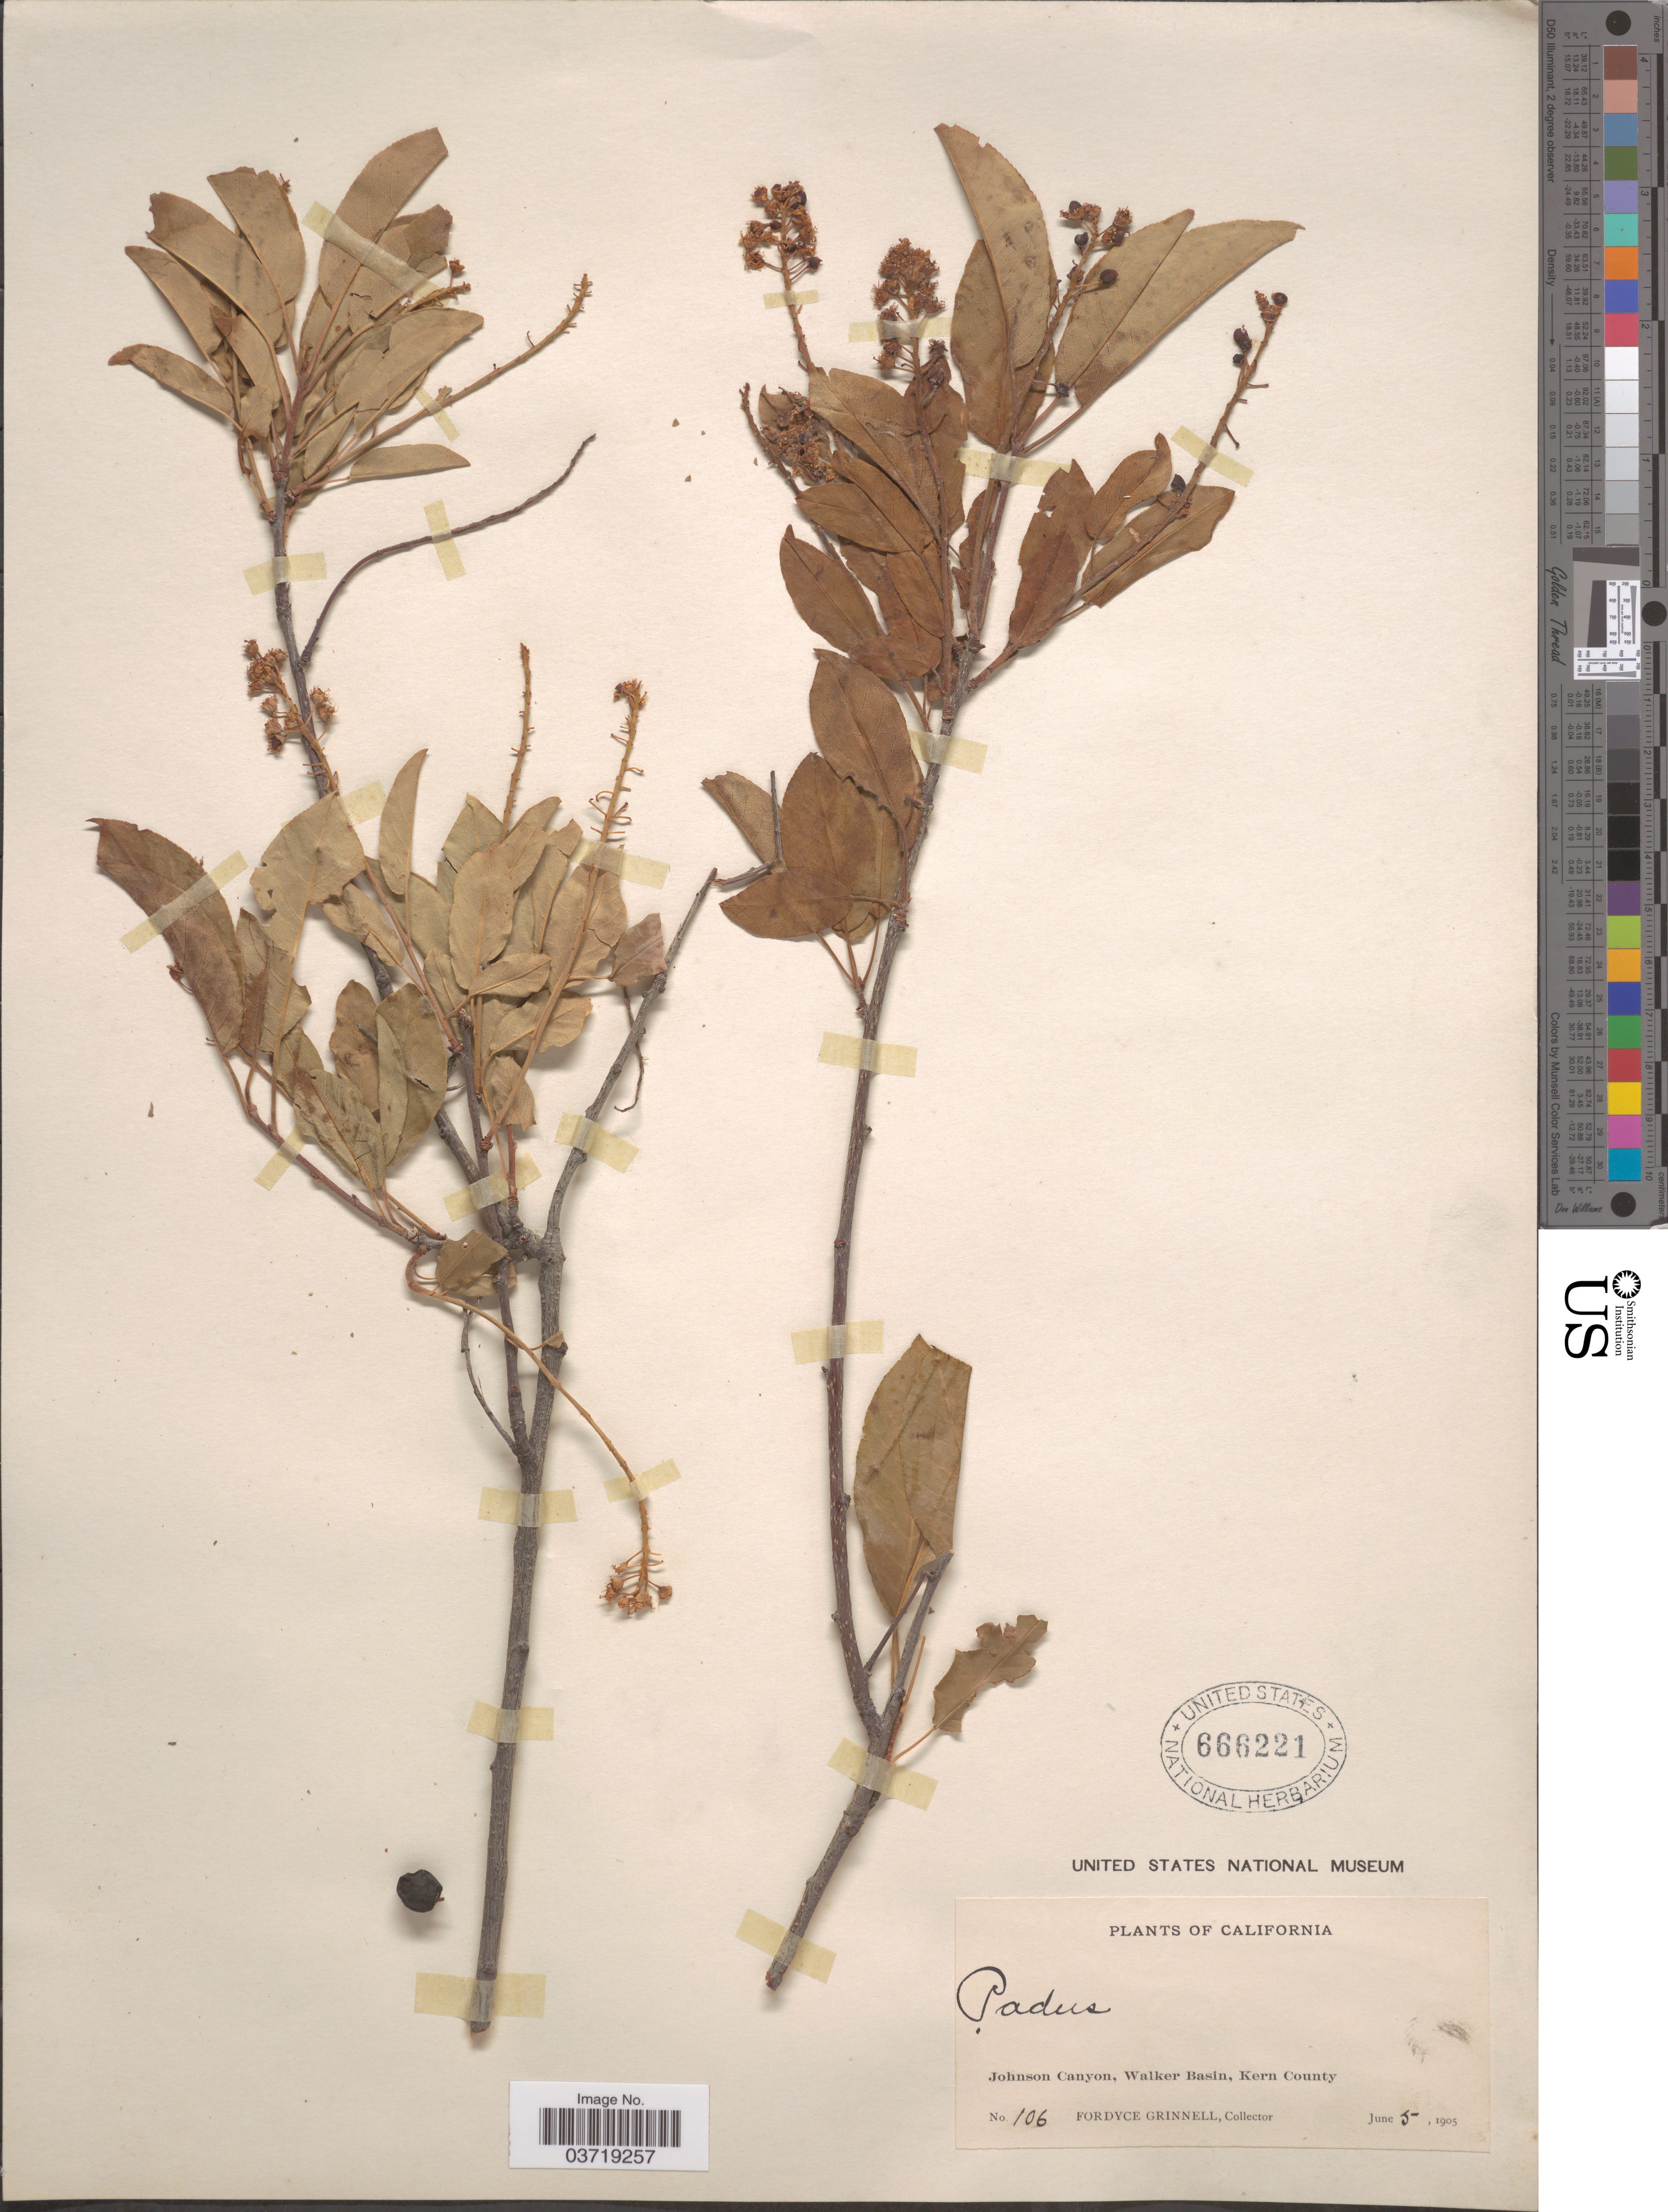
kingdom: Plantae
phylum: Tracheophyta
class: Magnoliopsida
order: Rosales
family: Rosaceae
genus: Prunus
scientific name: Prunus virginiana var. demissa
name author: (Nutt.) Torr.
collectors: F. Grinnell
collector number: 106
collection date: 1905-06-05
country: United States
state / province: California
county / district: Kern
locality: Johnson Canyon, Walker Basin, Kern County.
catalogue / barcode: US 666221